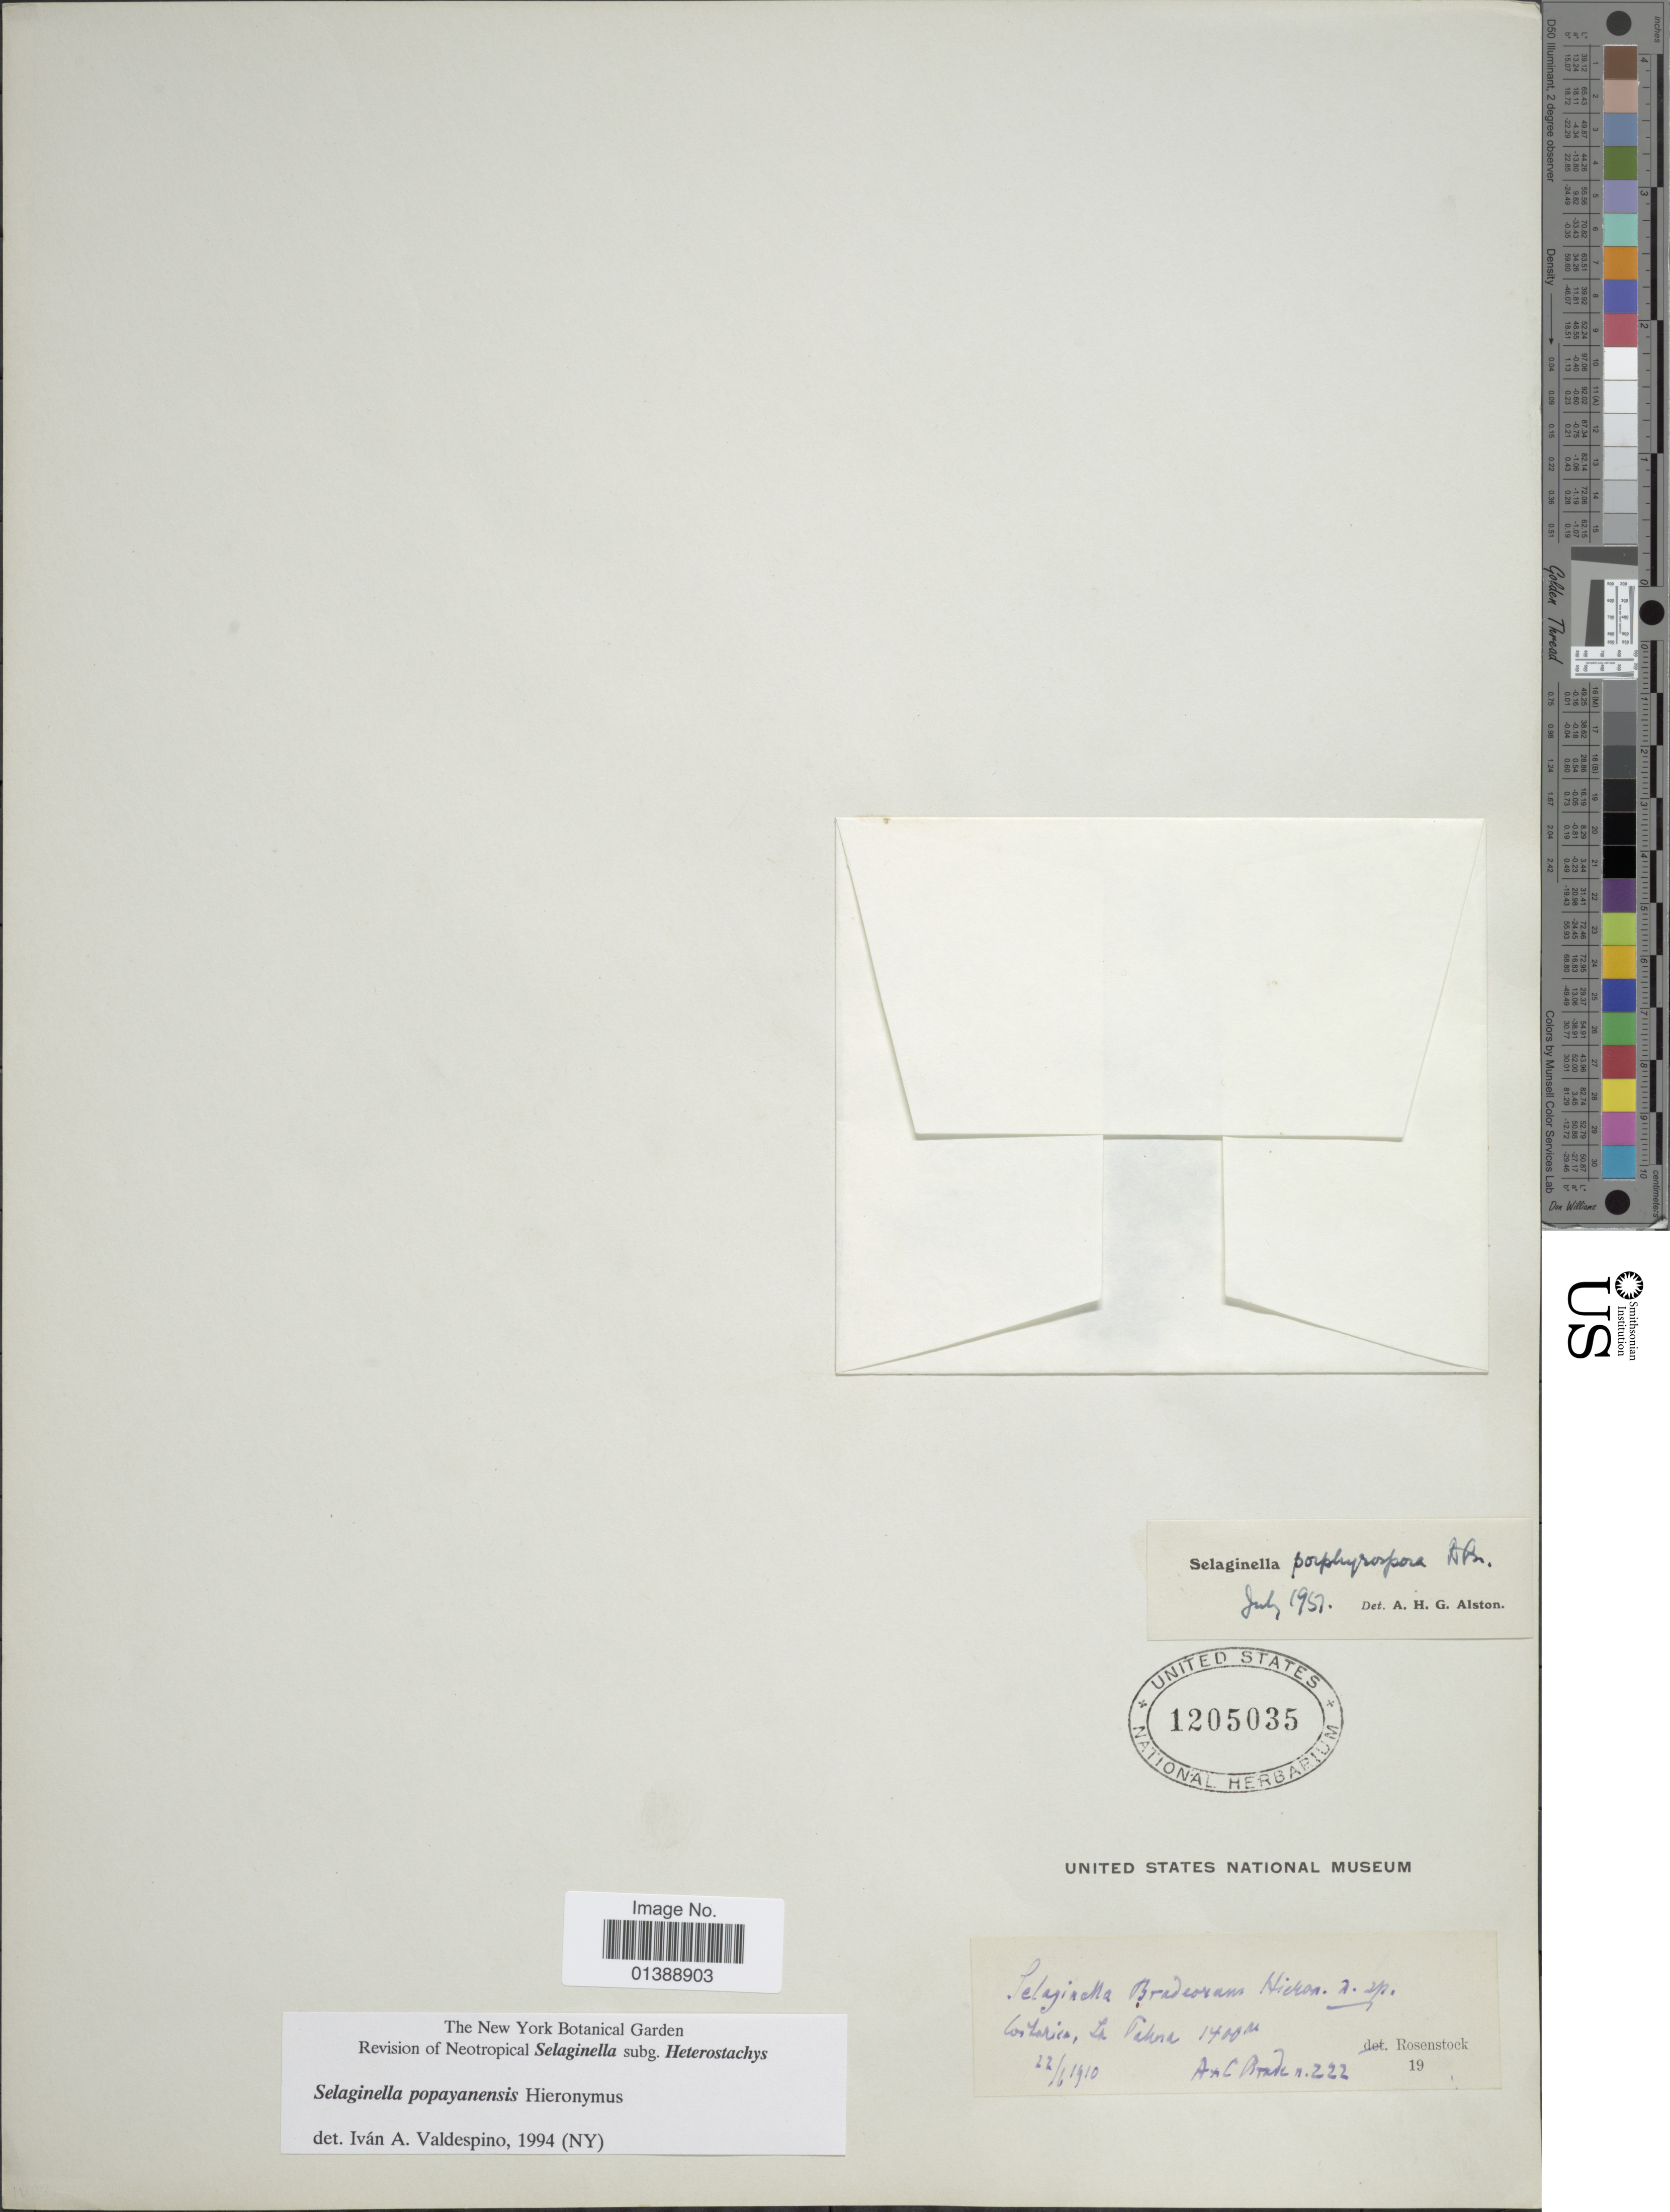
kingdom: Plantae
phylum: Tracheophyta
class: Lycopodiopsida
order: Selaginellales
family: Selaginellaceae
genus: Selaginella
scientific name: Selaginella popayanensis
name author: Hieron.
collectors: A. Brade & C. Brade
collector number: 222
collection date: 1910-06-22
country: Costa Rica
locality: La Palma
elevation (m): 1400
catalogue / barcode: US 1205035